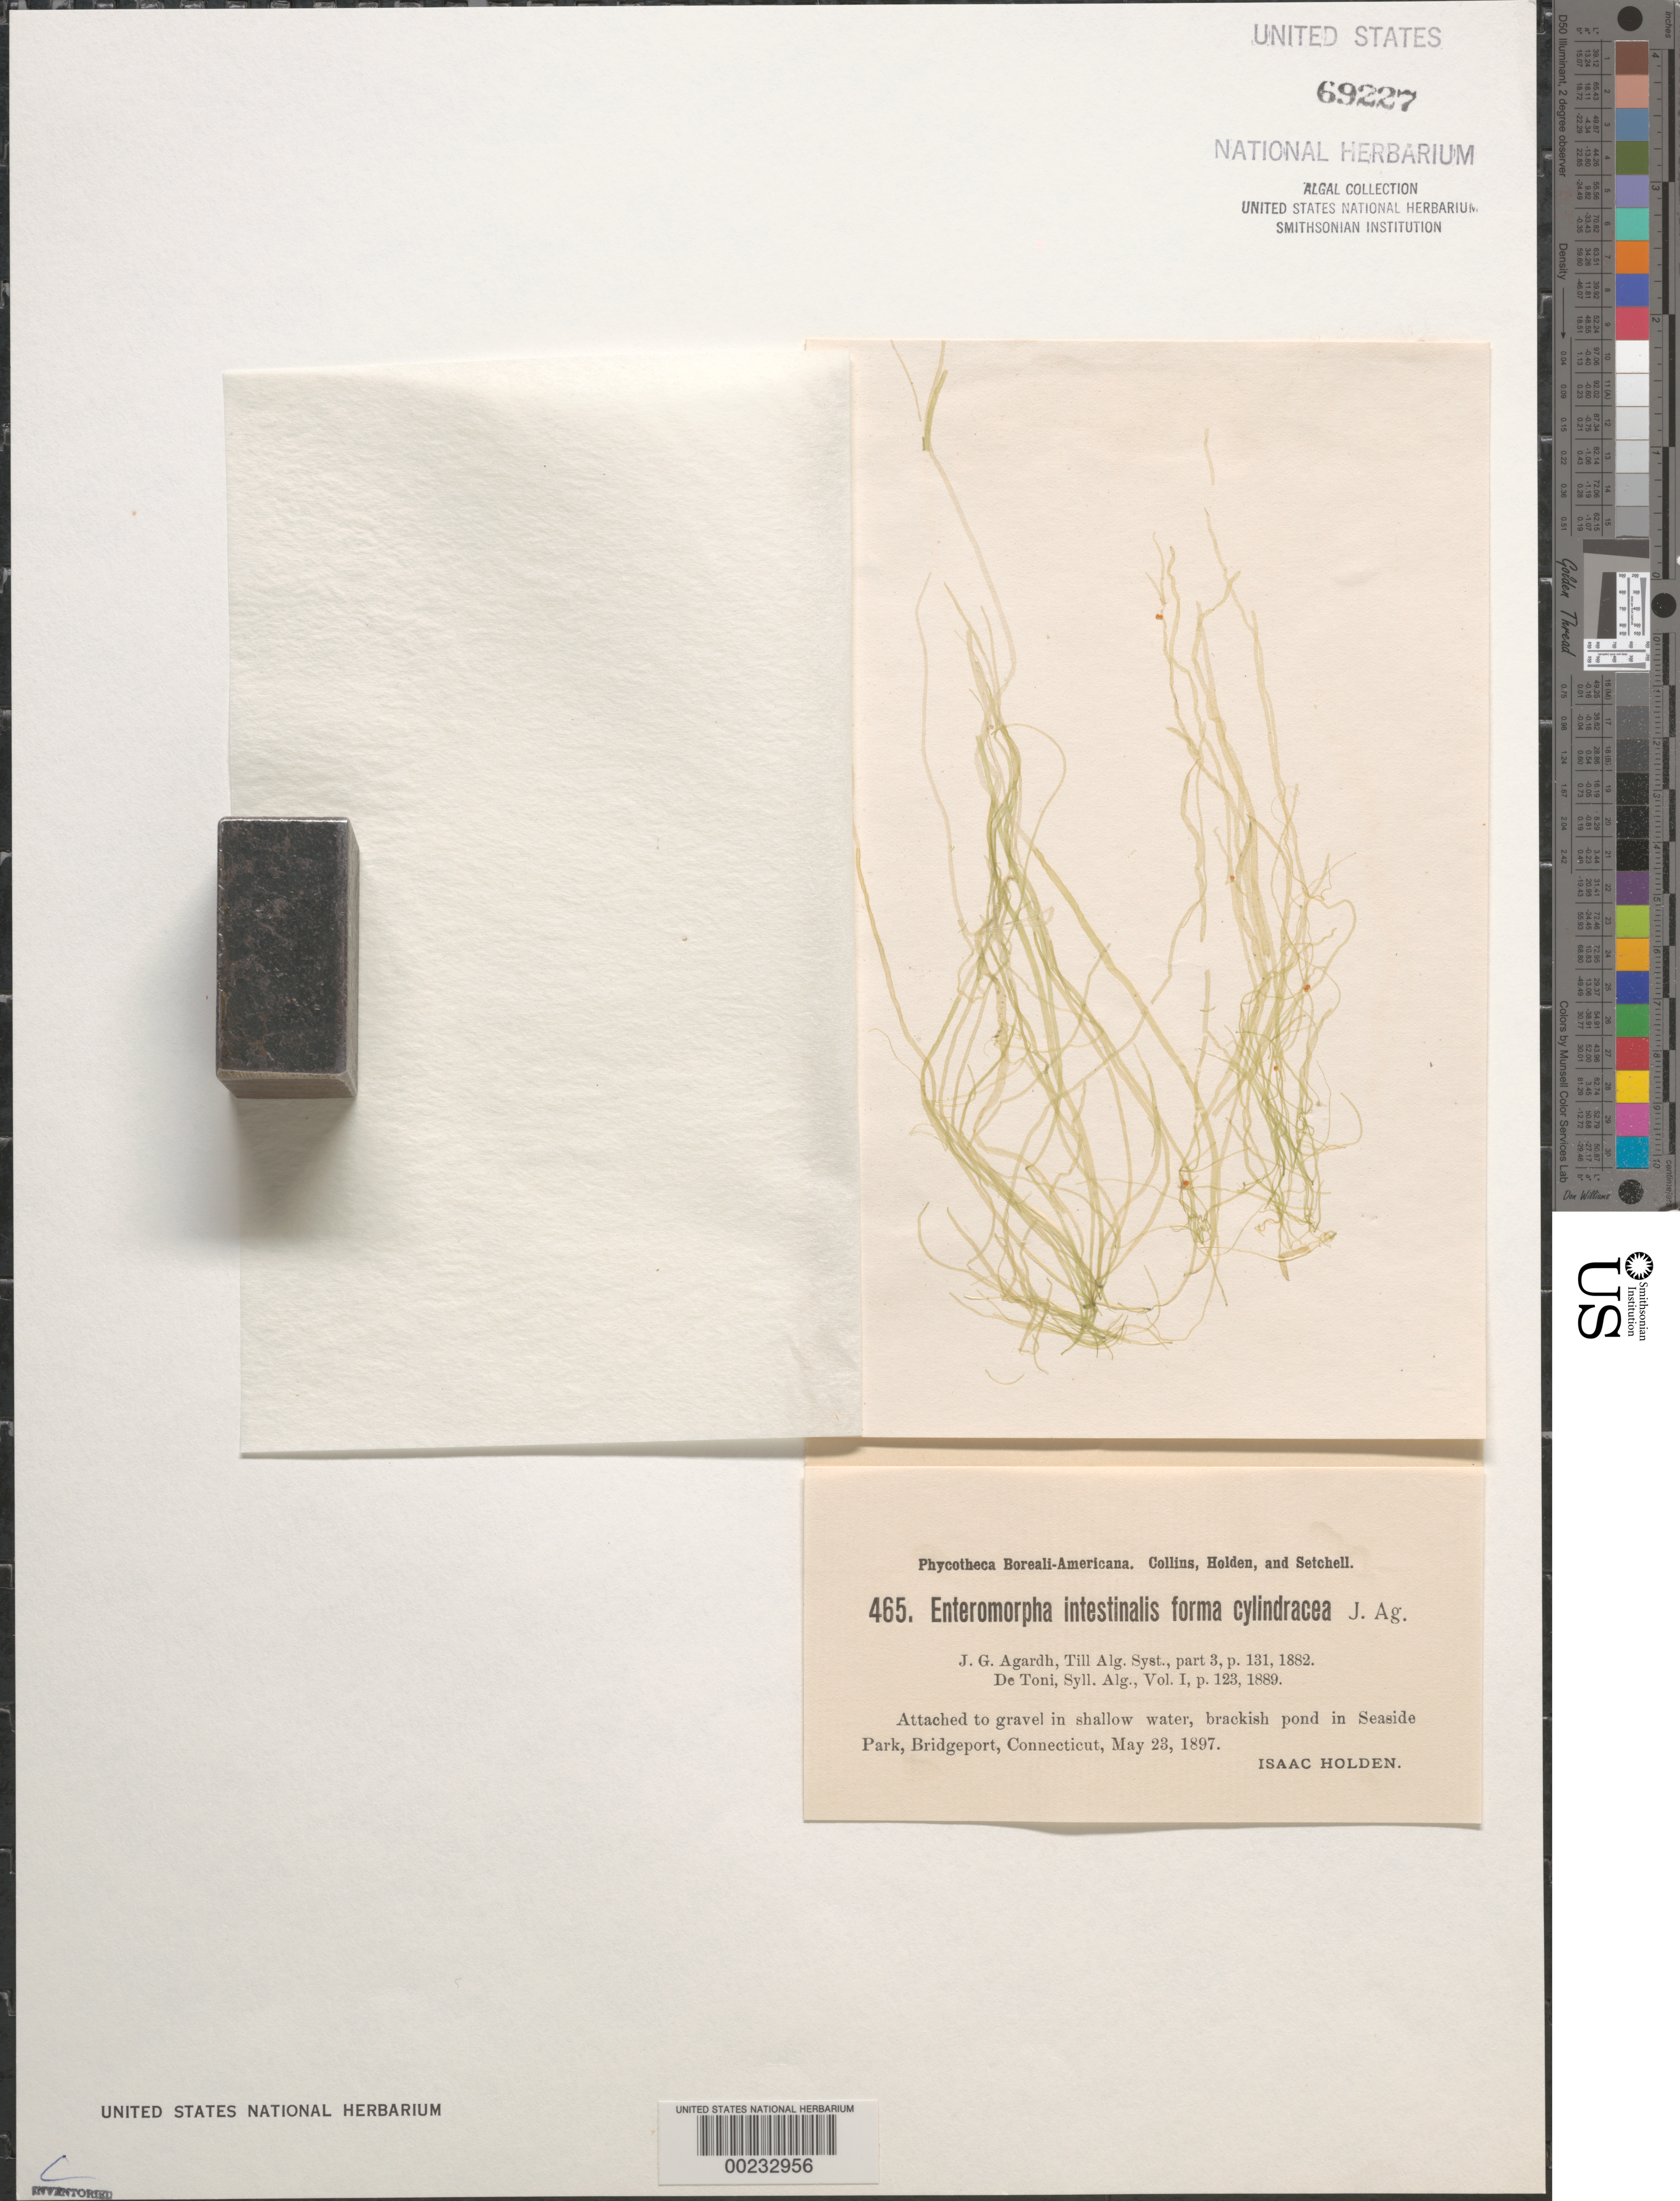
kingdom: Plantae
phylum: Chlorophyta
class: Ulvophyceae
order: Ulvales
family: Ulvaceae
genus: Ulva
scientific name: Ulva intestinalis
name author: L.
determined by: Algae name updating Project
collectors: I. Holden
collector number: PB-A 465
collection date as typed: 23 May 1897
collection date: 1897-05-23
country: United States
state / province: Connecticut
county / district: Fairfield County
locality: Bridgeport, Seaside Park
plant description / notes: Collins, Holden & Setchell, Phycotheca Boreali-Americana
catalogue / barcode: US 69227